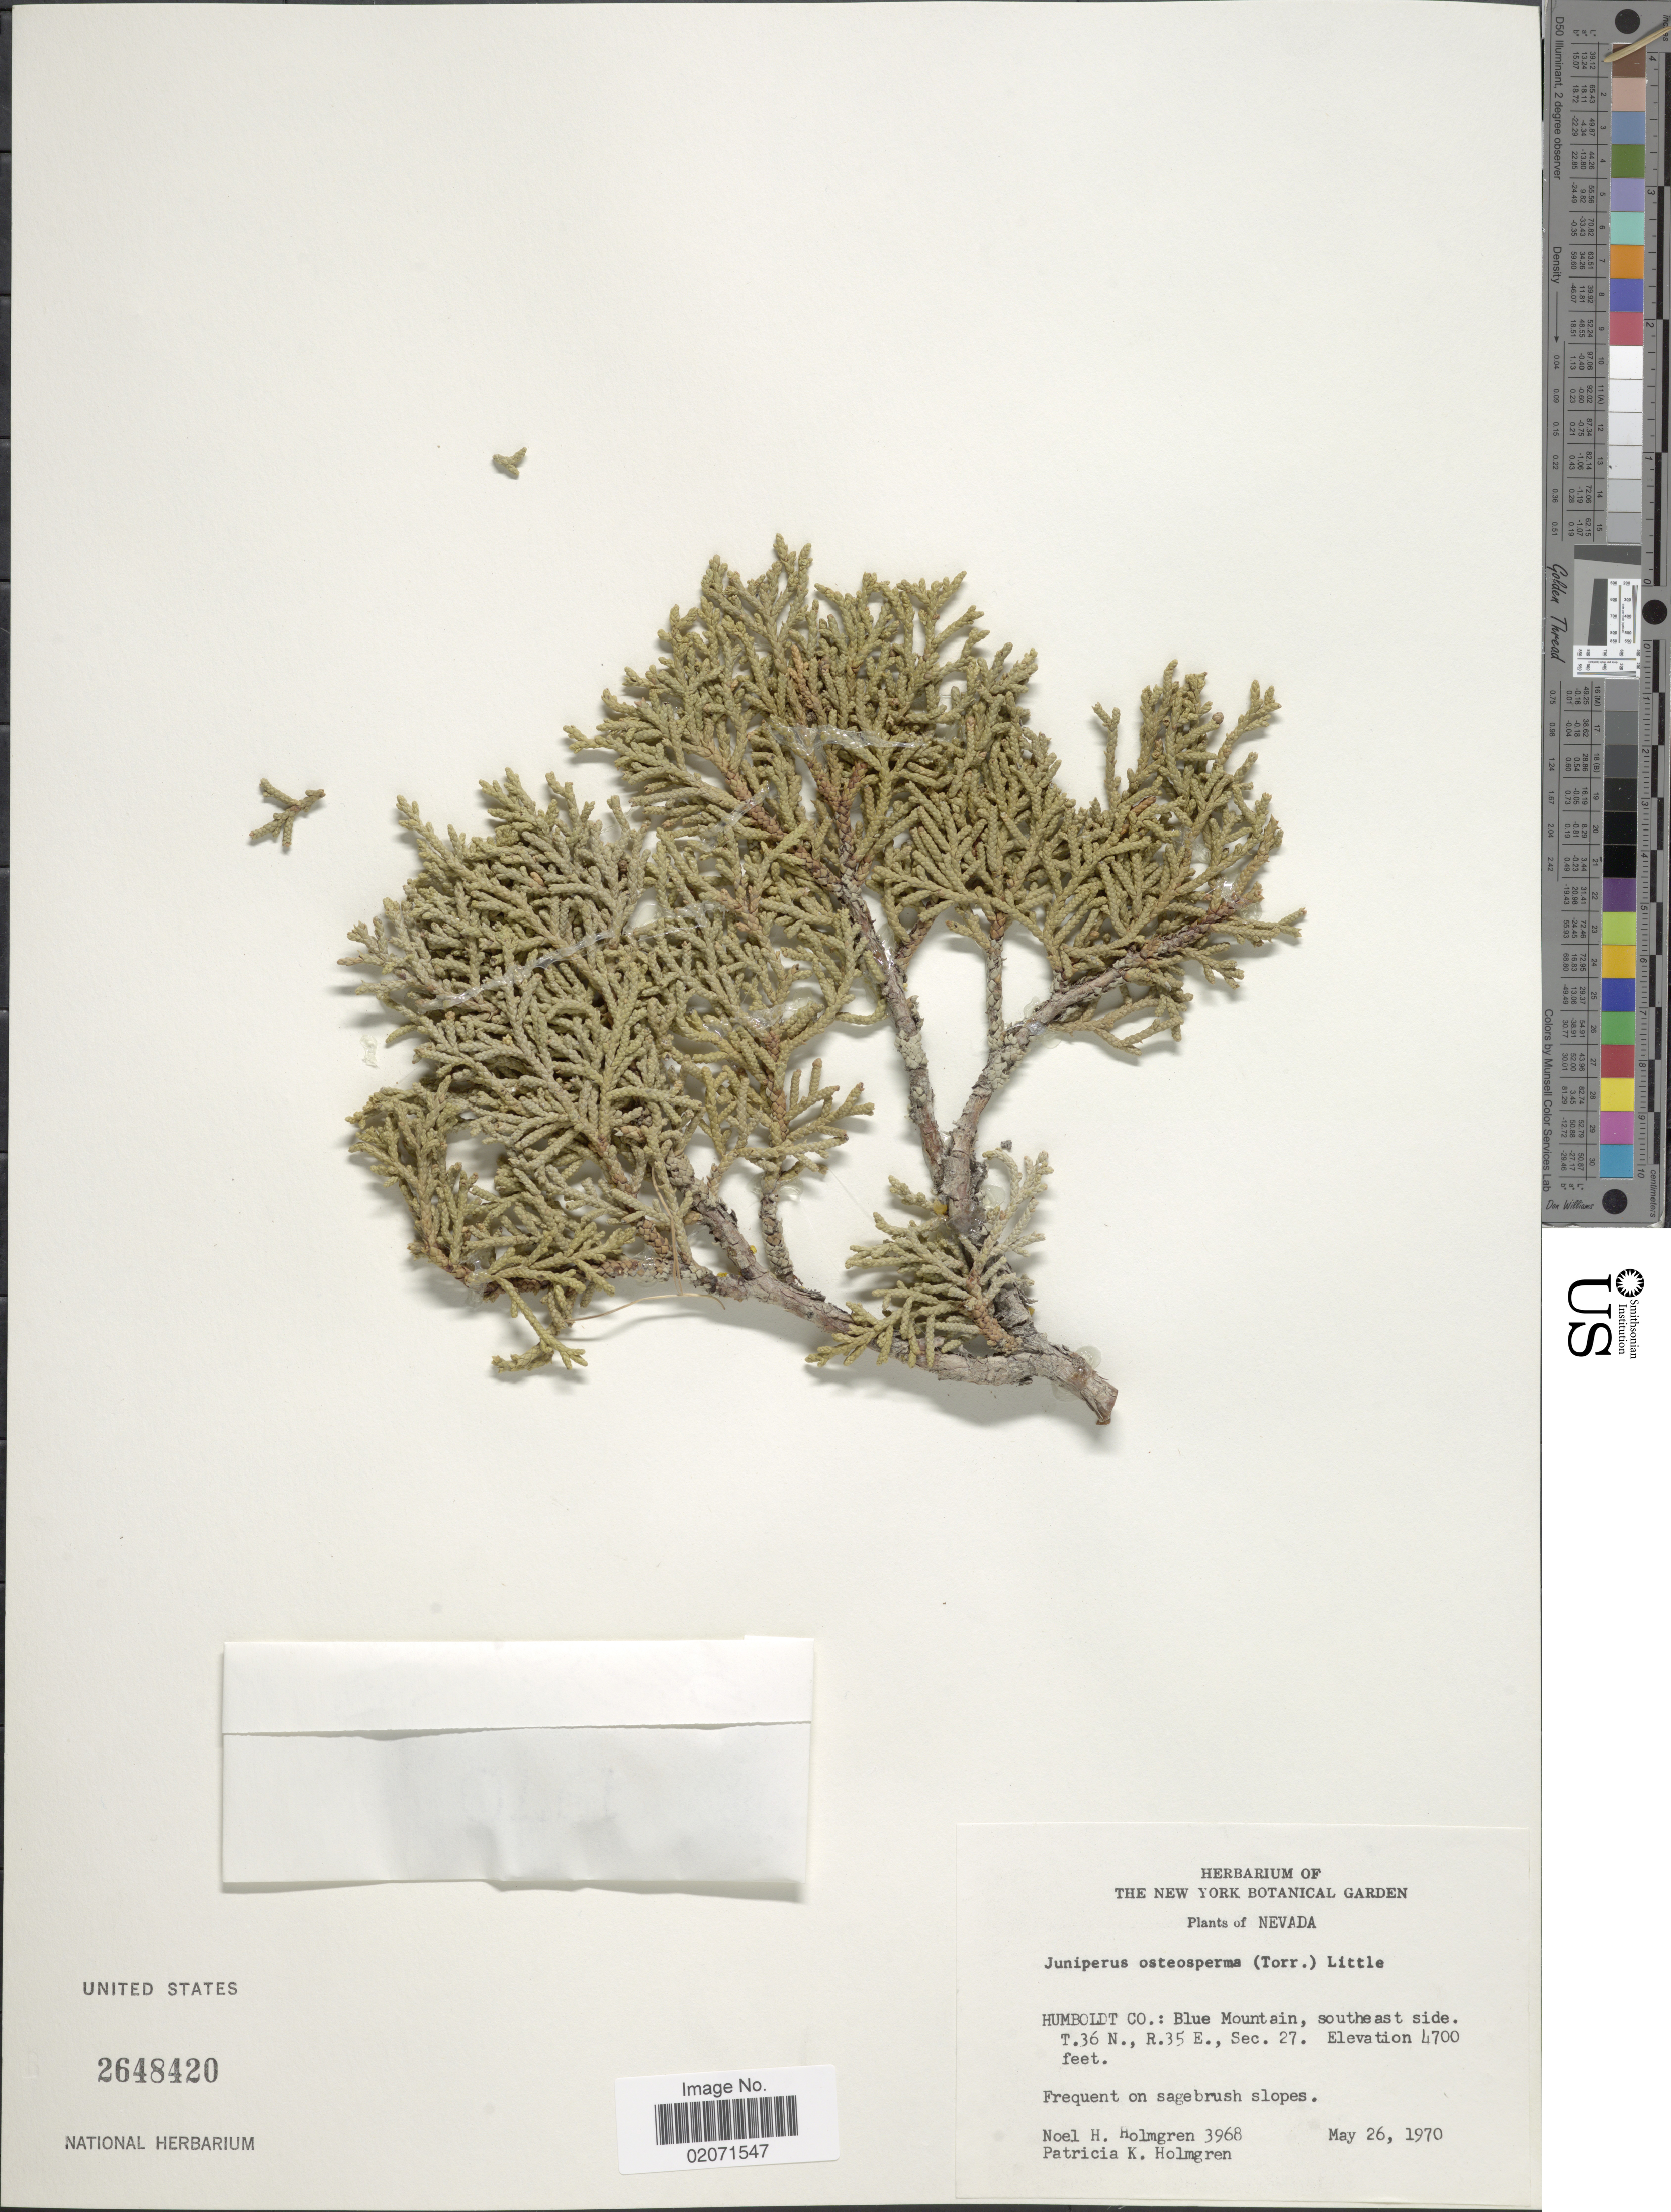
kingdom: Plantae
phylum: Tracheophyta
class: Pinopsida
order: Pinales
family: Cupressaceae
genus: Juniperus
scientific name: Juniperus osteosperma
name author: (Torr.) Little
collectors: N. H. Holmgren & P. K. Holmgren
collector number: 3968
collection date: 1970-05-26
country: United States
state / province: Nevada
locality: Humboldt Co.: Blue Mountain, southeast side. T. 36 N., R. 35 E., Sec. 27.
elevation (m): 1433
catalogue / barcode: US 2648420